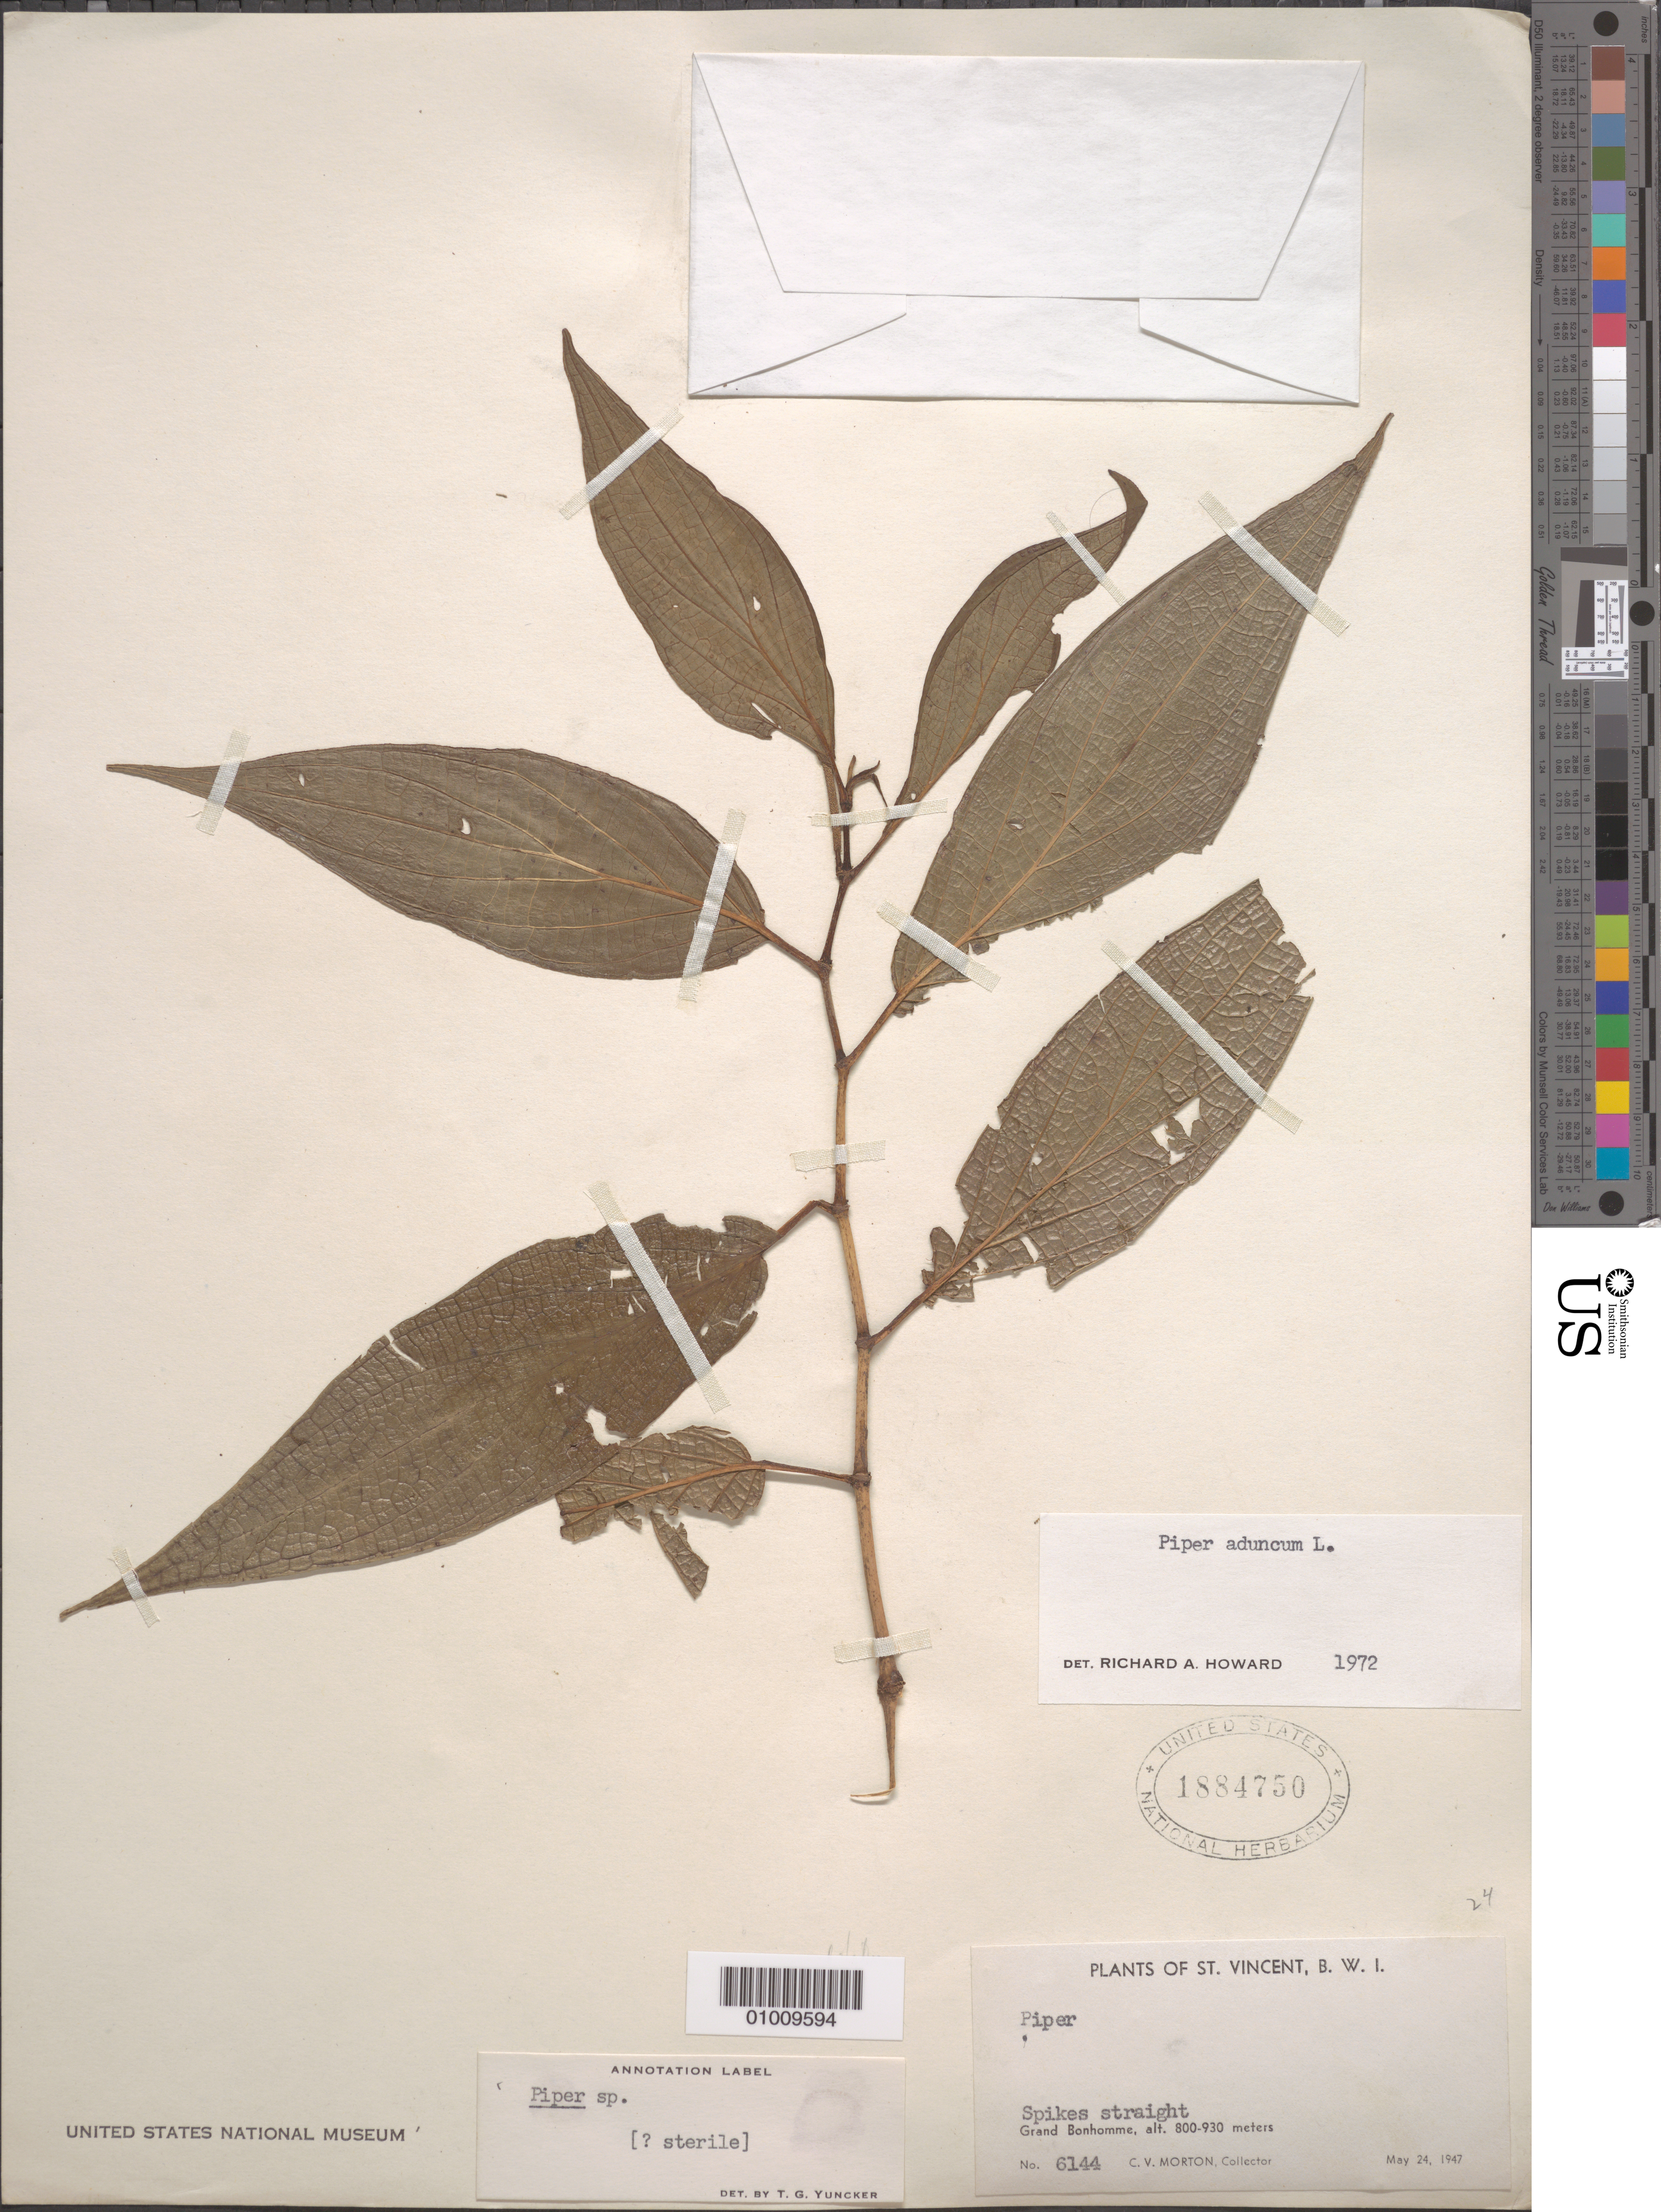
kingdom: Plantae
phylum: Tracheophyta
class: Magnoliopsida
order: Piperales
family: Piperaceae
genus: Piper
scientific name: Piper aduncum var. aduncum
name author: L.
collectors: C. V. Morton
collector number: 6144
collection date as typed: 24 May 1947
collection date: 1947-05-24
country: St. Vincent - Grenadines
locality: Grand Bonhomme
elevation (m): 800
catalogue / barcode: US 1884750